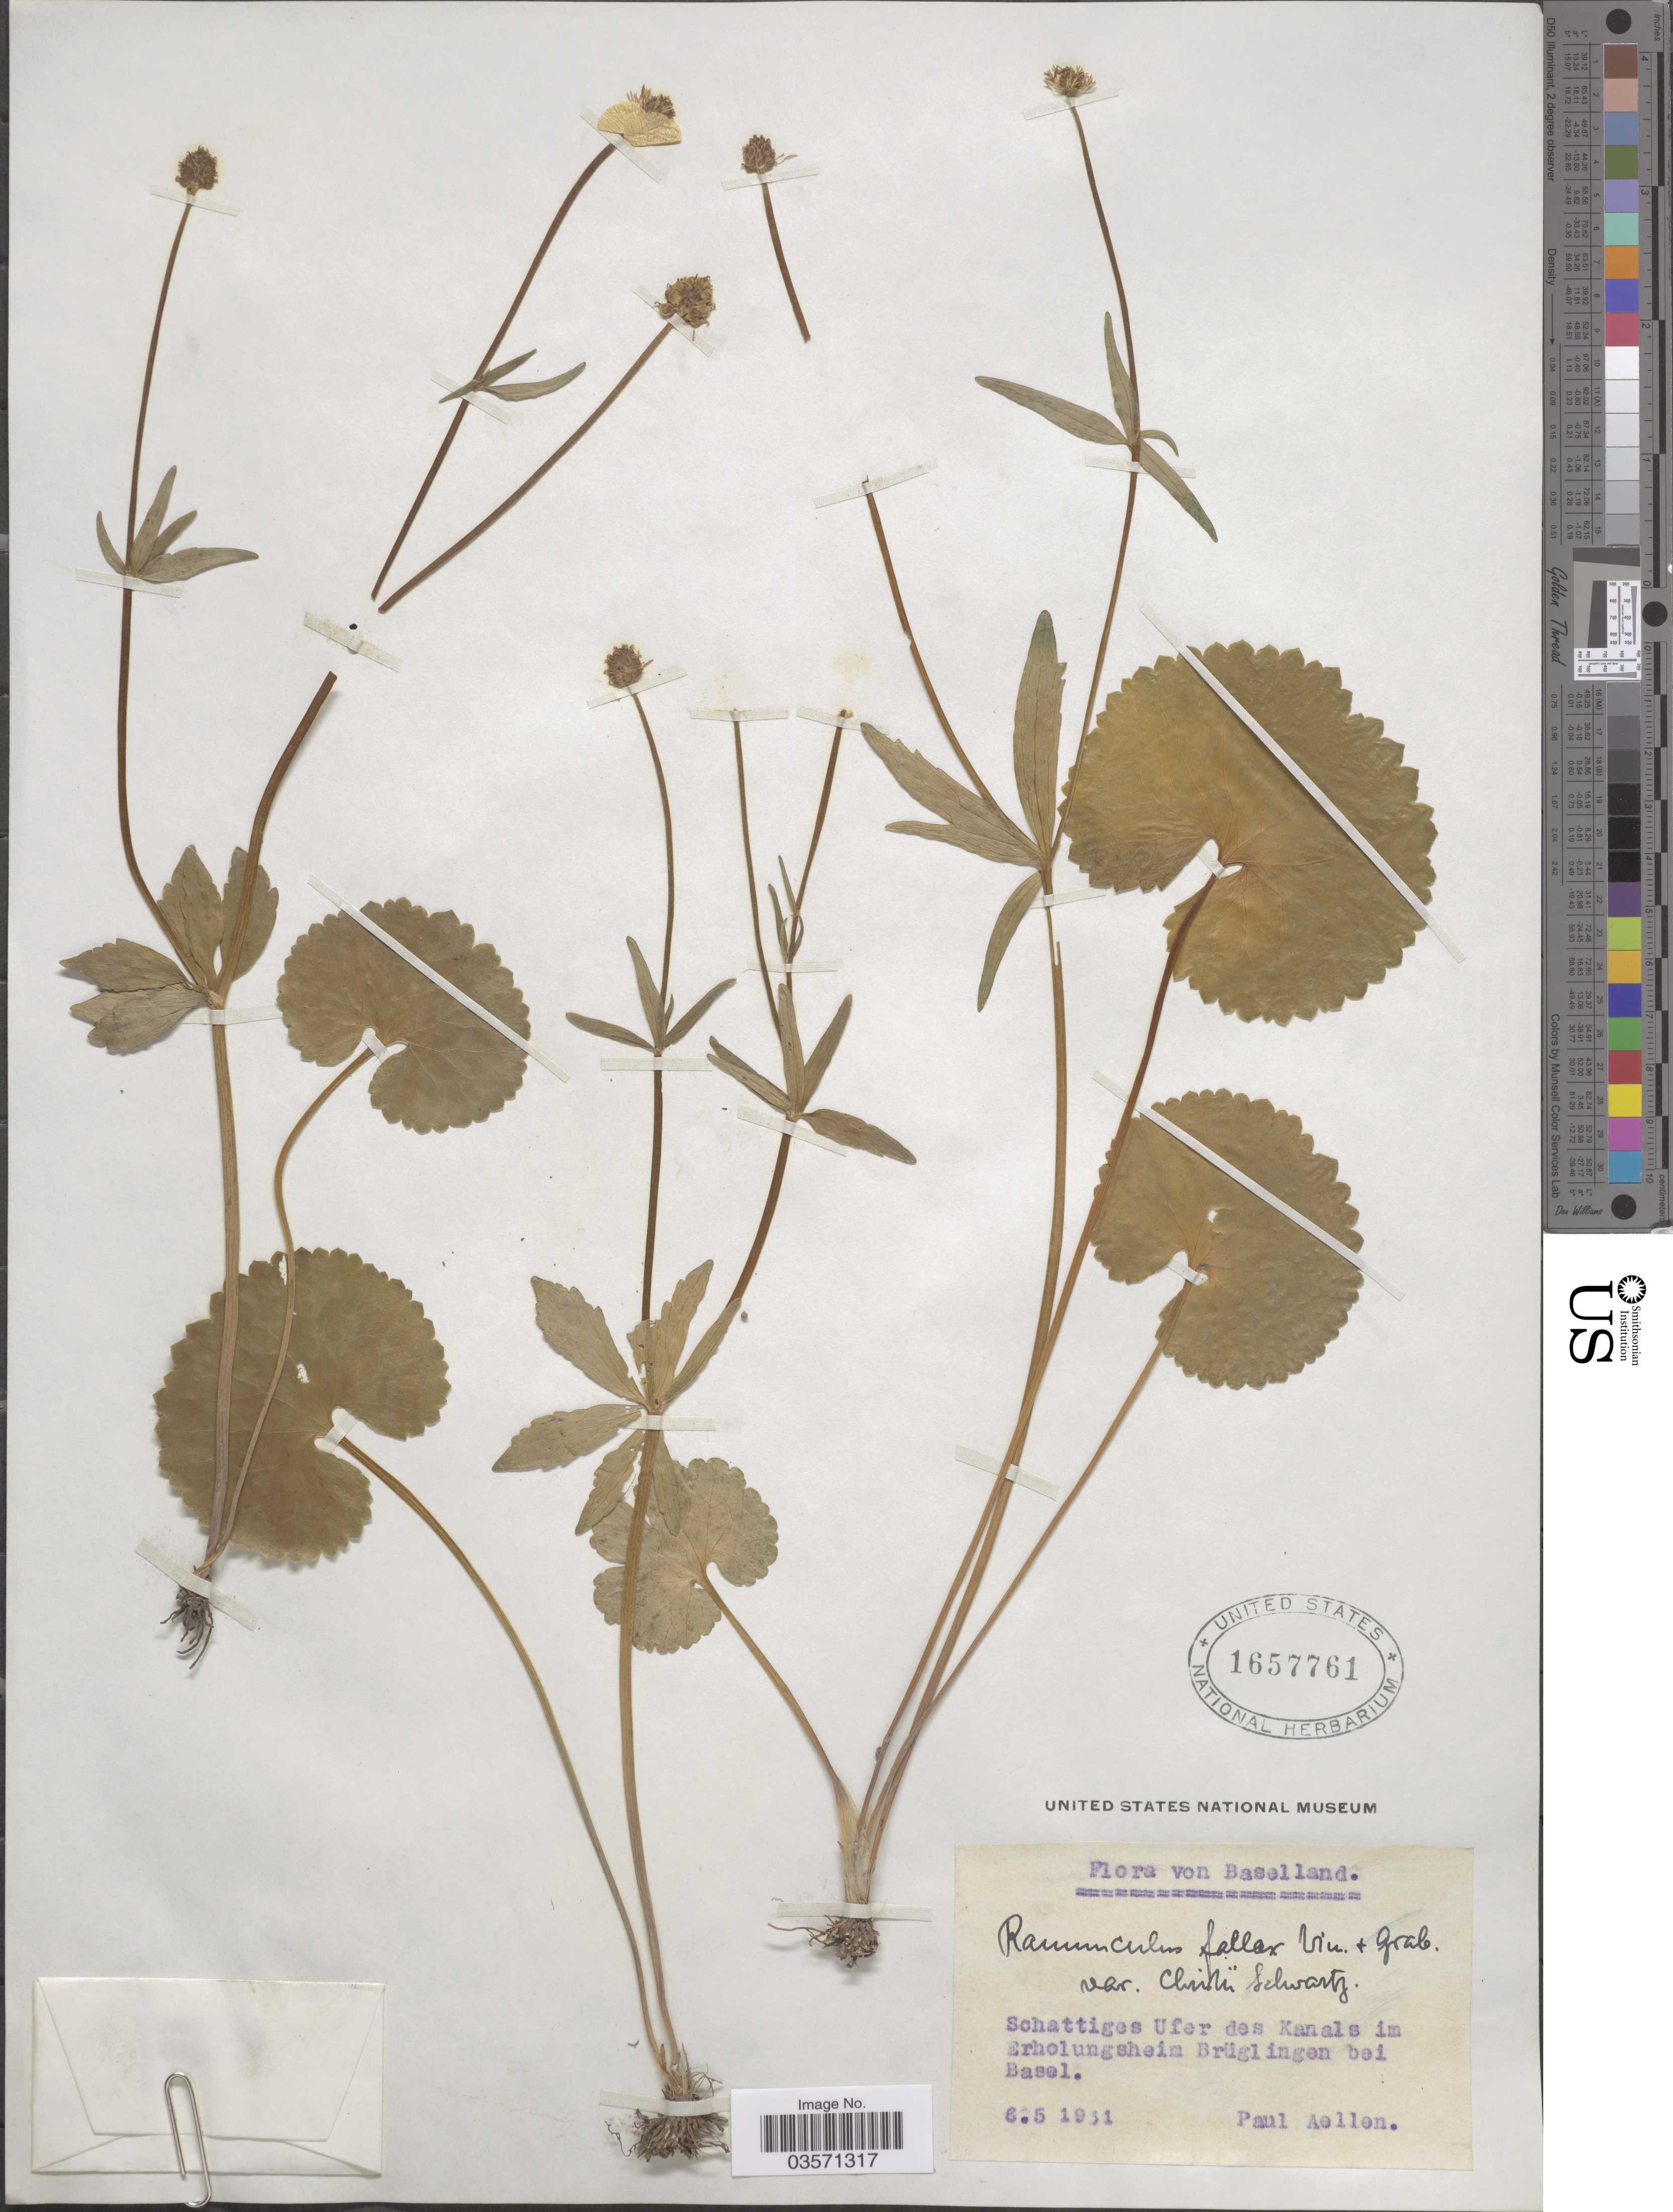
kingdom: Plantae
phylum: Tracheophyta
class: Magnoliopsida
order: Ranunculales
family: Ranunculaceae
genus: Ranunculus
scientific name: Ranunculus fallax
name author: (Wimm. & Grab.) Sloboda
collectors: P. Aellen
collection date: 1951-05-06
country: Switzerland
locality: Baselland. Schattiges Ufer des Kanals im Erholungsheim Brüglingen bei Basel.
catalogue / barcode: US 1657761